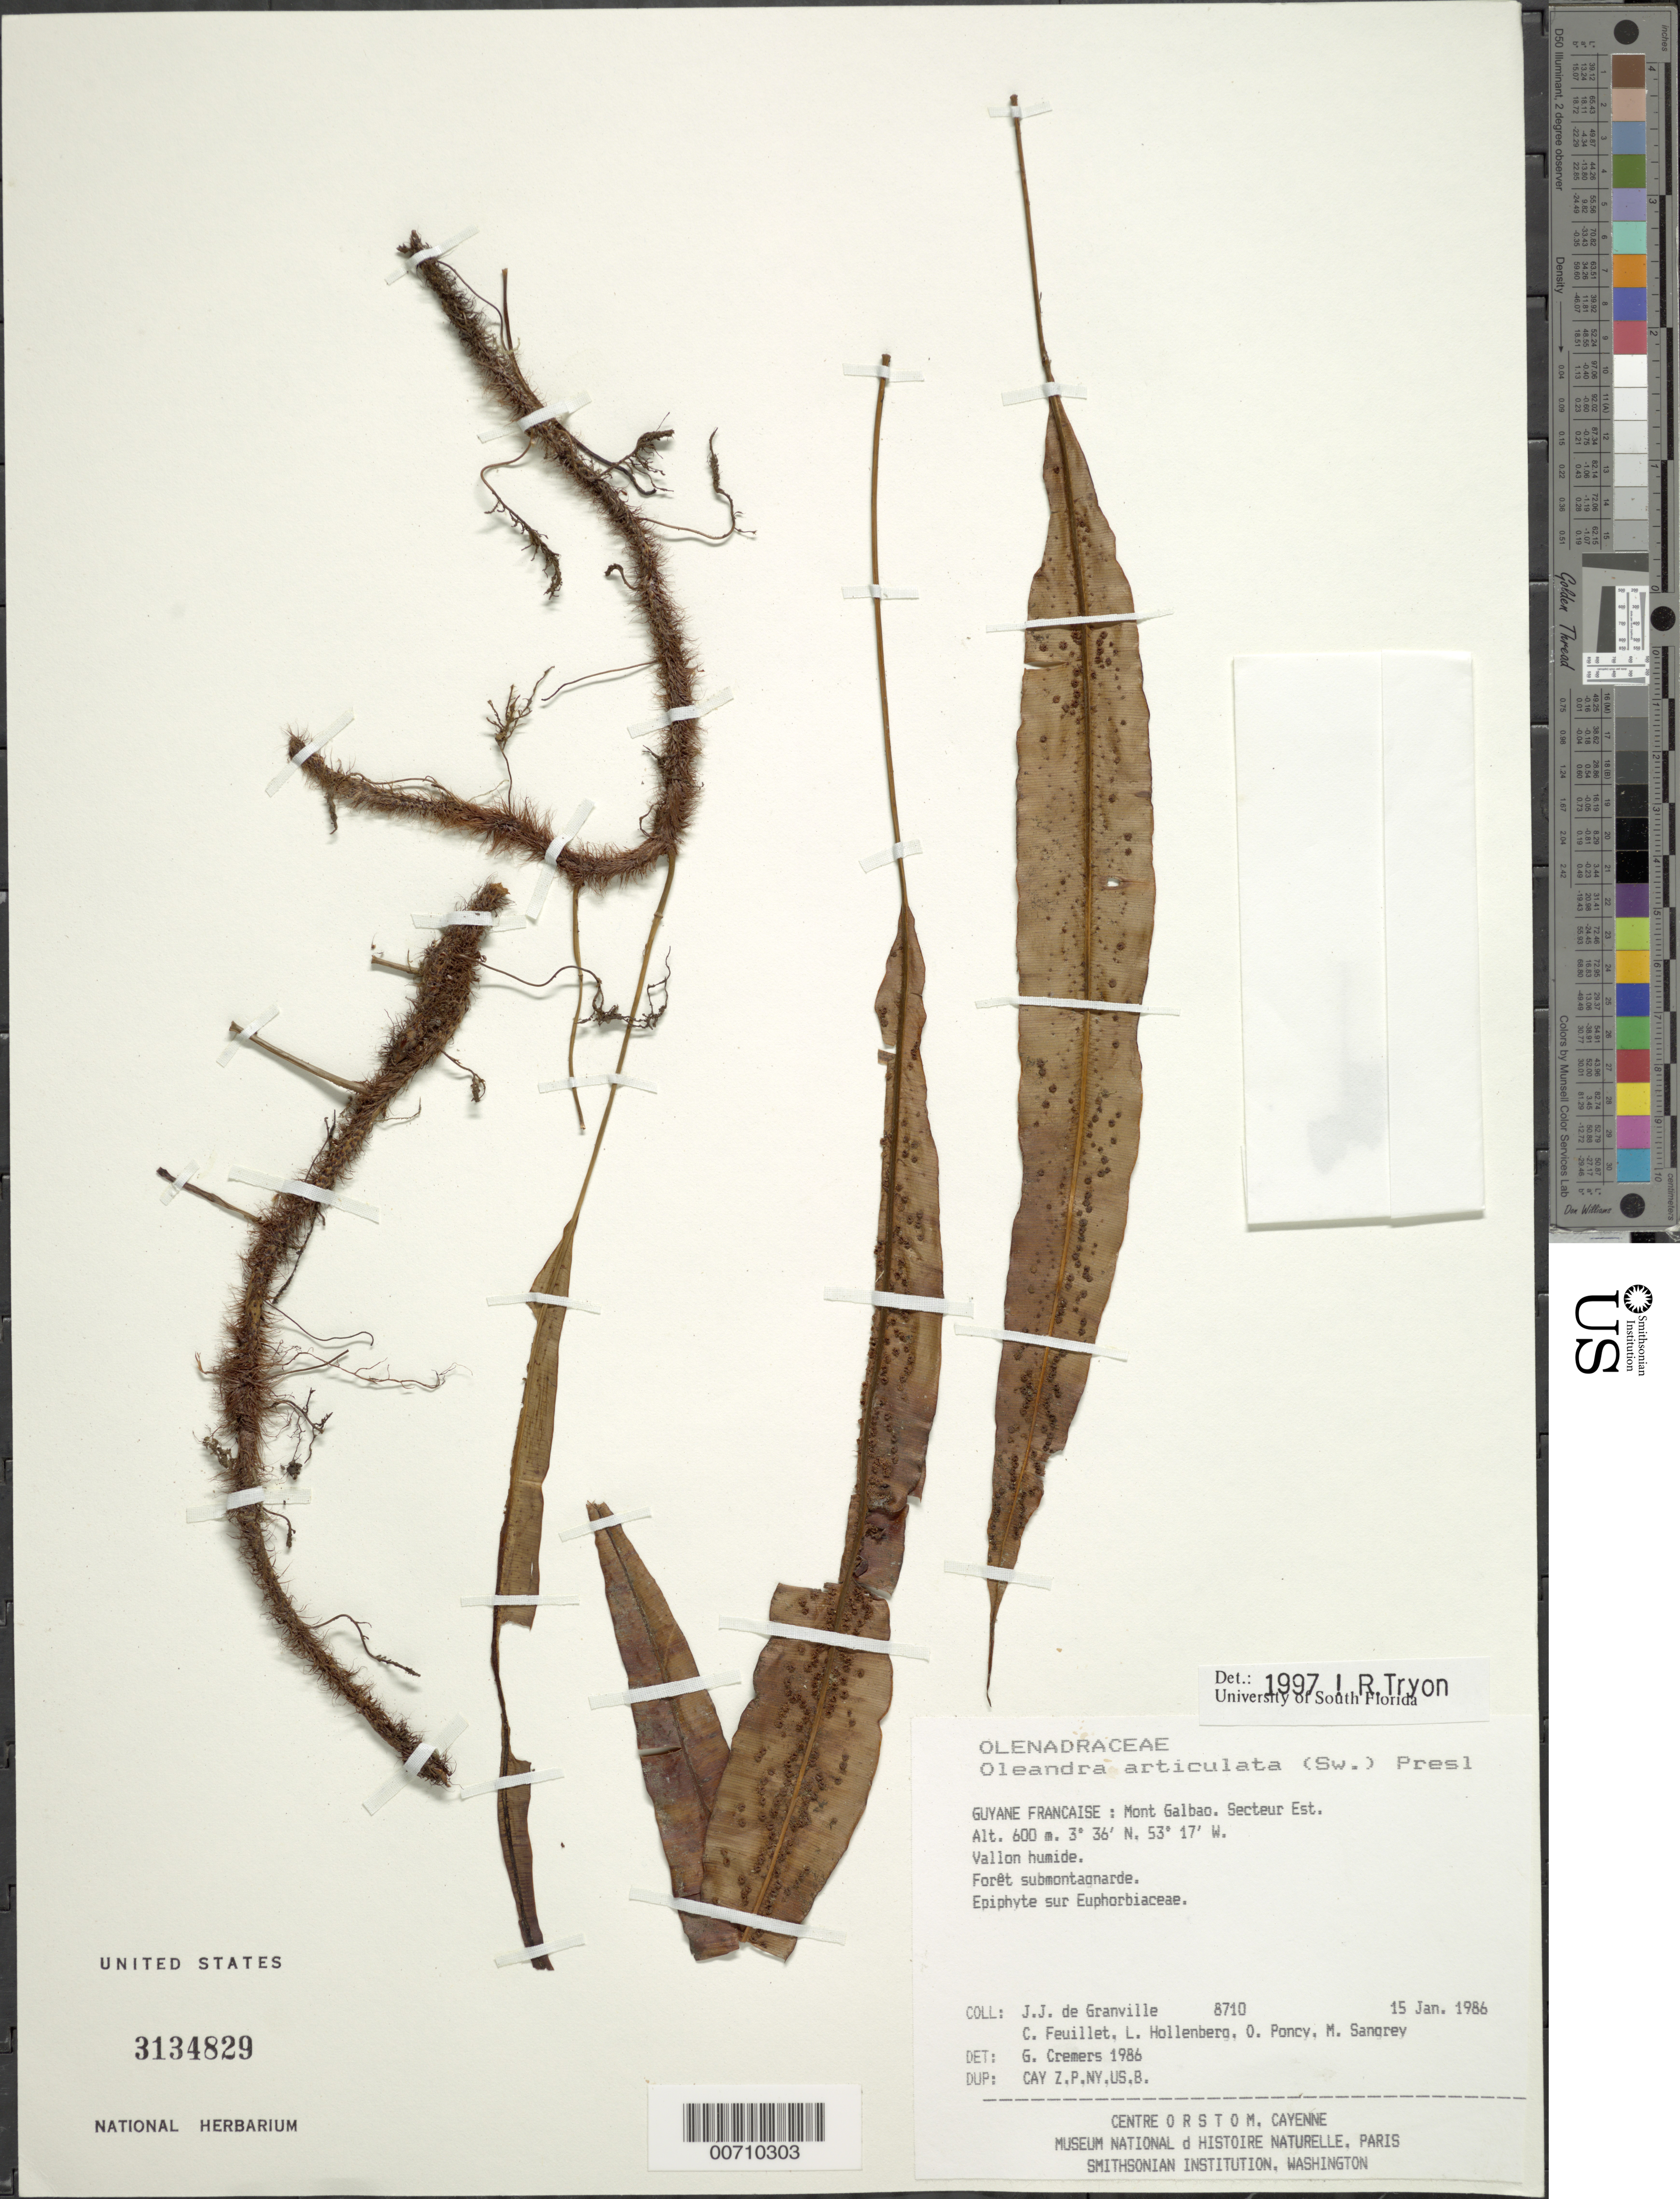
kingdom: Plantae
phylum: Tracheophyta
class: Polypodiopsida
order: Polypodiales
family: Oleandraceae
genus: Oleandra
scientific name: Oleandra articulata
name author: (Sw.) C. Presl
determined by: Tryon, --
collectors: J.-J. de Granville, C. Feuillet, L. Hollenberg, O. Poncy & M. S. Sangrey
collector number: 8710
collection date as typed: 15-Jan-86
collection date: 1986-01-15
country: French Guiana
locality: Mont Galbao. Secteur Est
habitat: Forêt submontagnarde, vallon humide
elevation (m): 600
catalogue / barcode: US 3134829